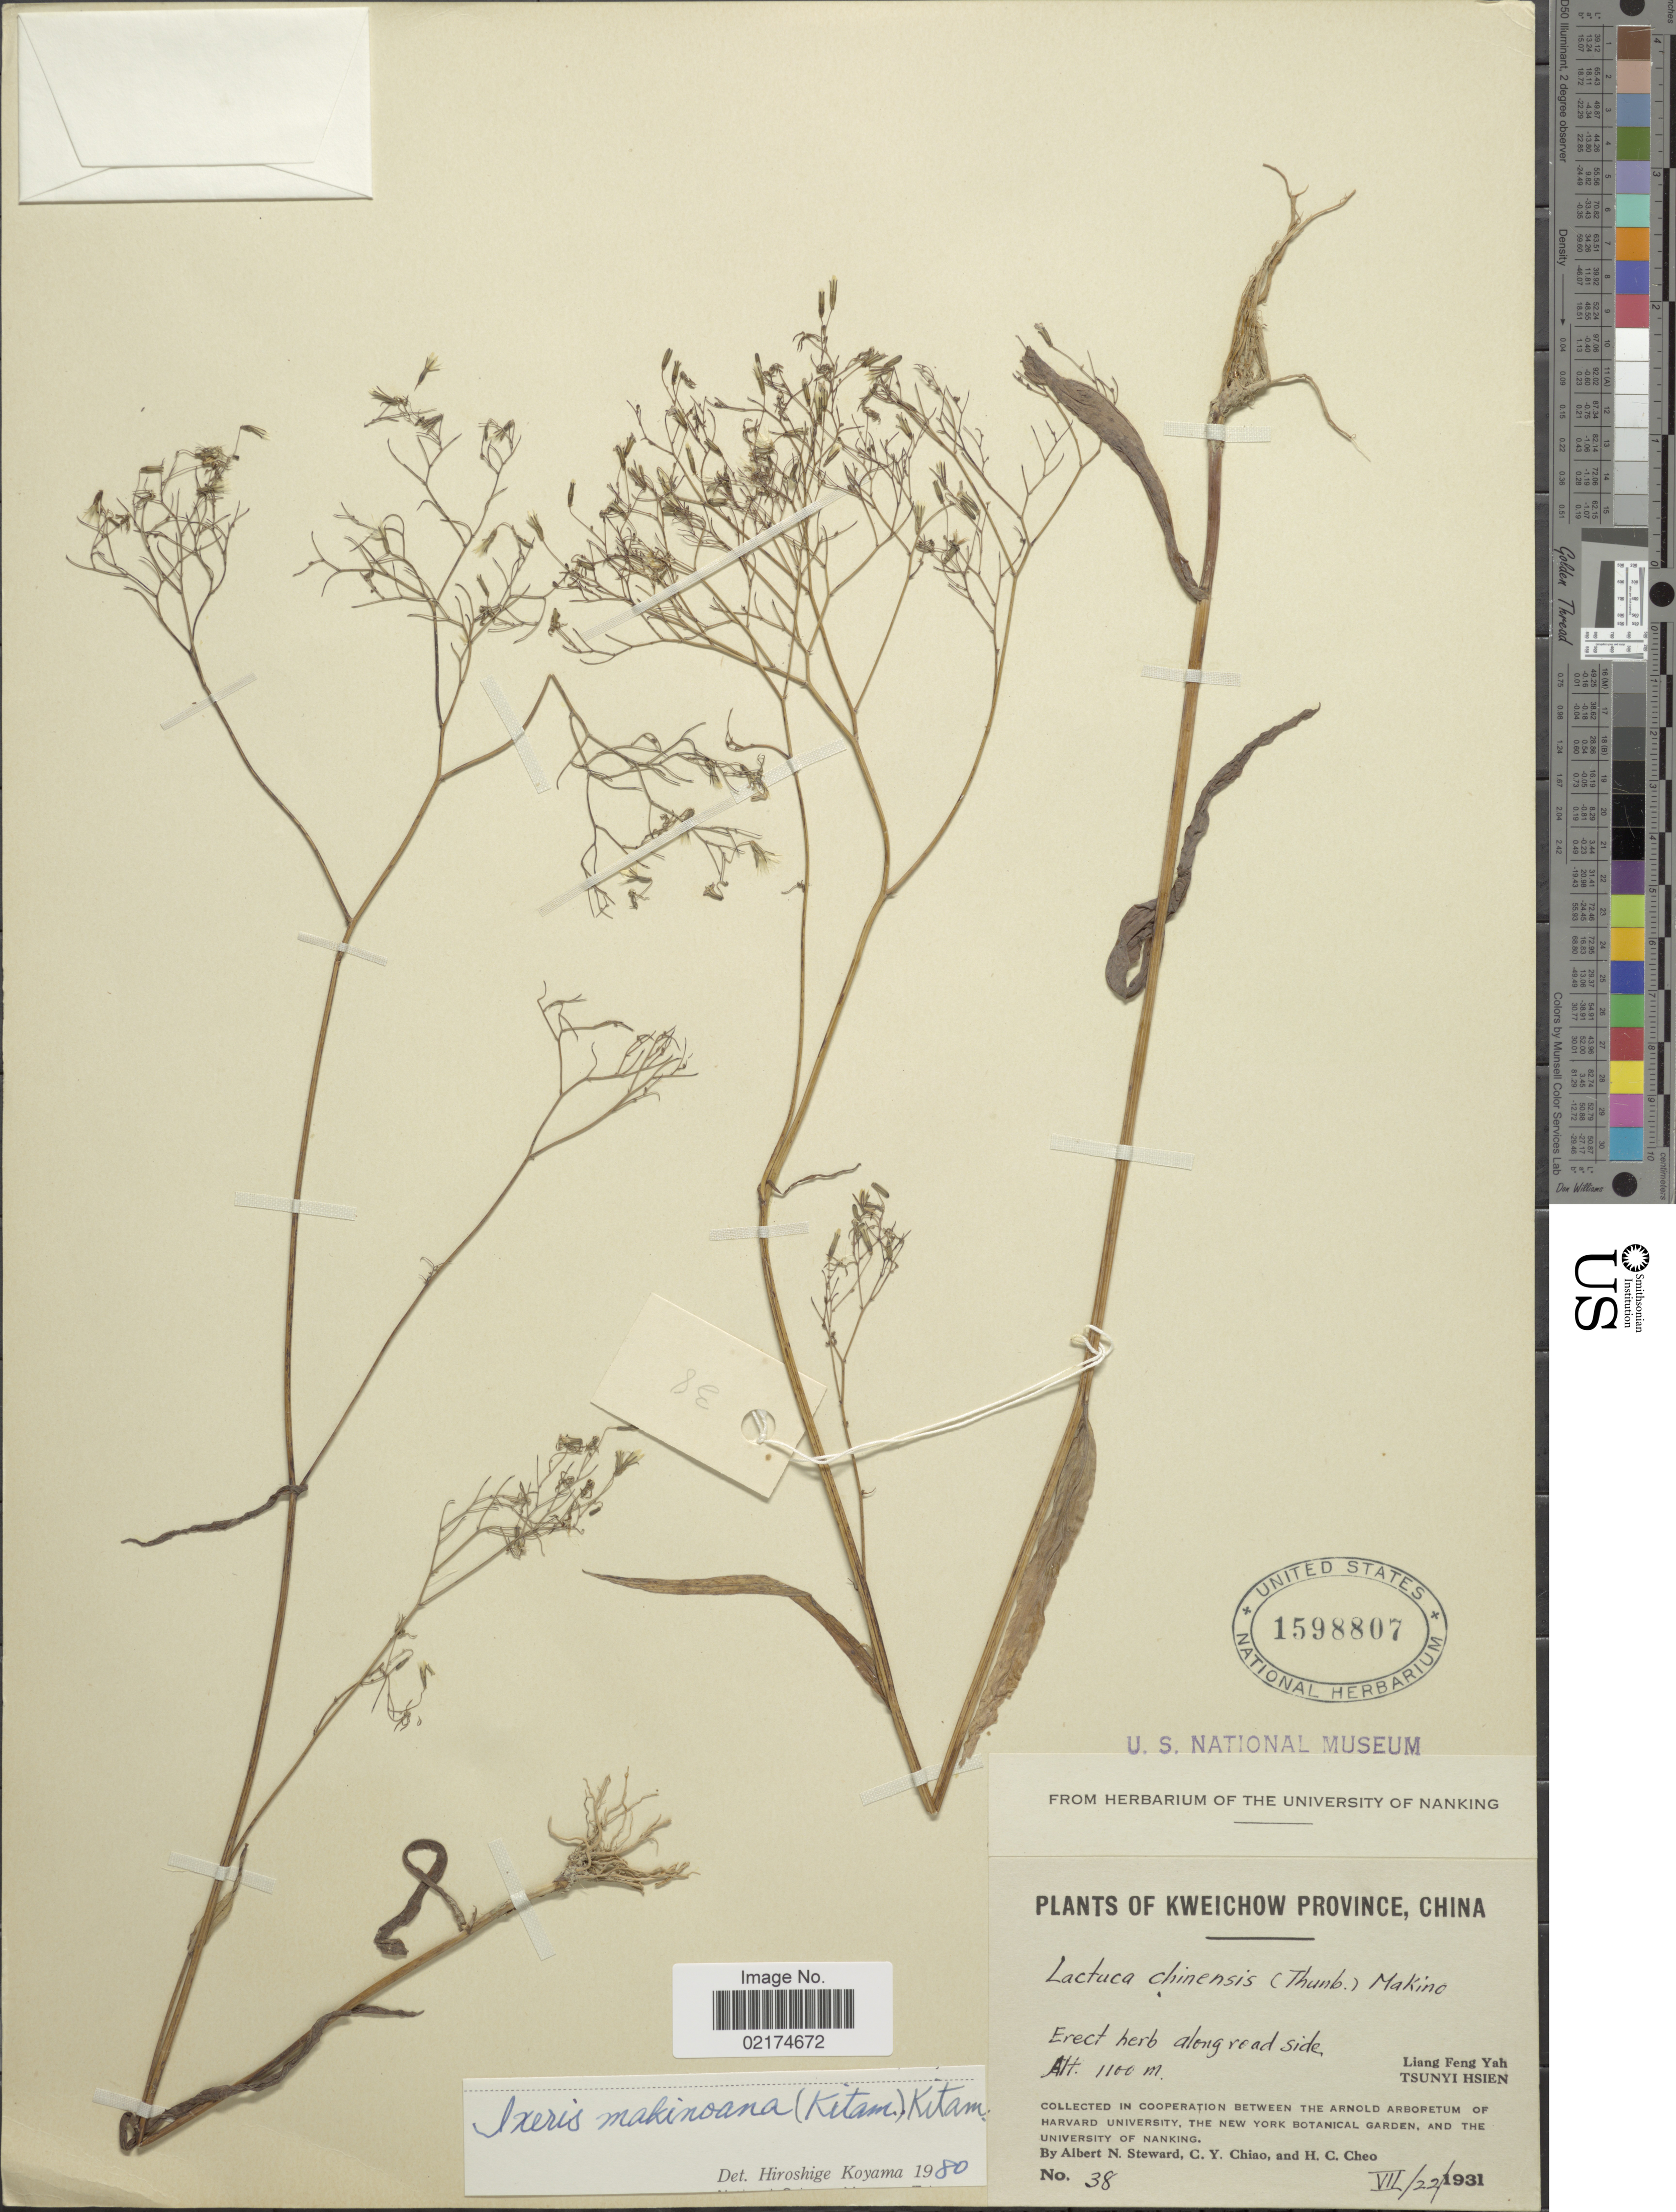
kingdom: Plantae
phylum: Tracheophyta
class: Magnoliopsida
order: Asterales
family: Asteraceae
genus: Ixeridium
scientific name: Ixeridium beauverdianum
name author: (H. Lév.) Spring.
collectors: A. N. Steward, C. Y. Chiao & H. Cheo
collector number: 38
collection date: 1931-07-22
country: China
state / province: Guizhou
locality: Kweichow Province, Liang Feng Yah, Tsunyi Hsien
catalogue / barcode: US 1598807